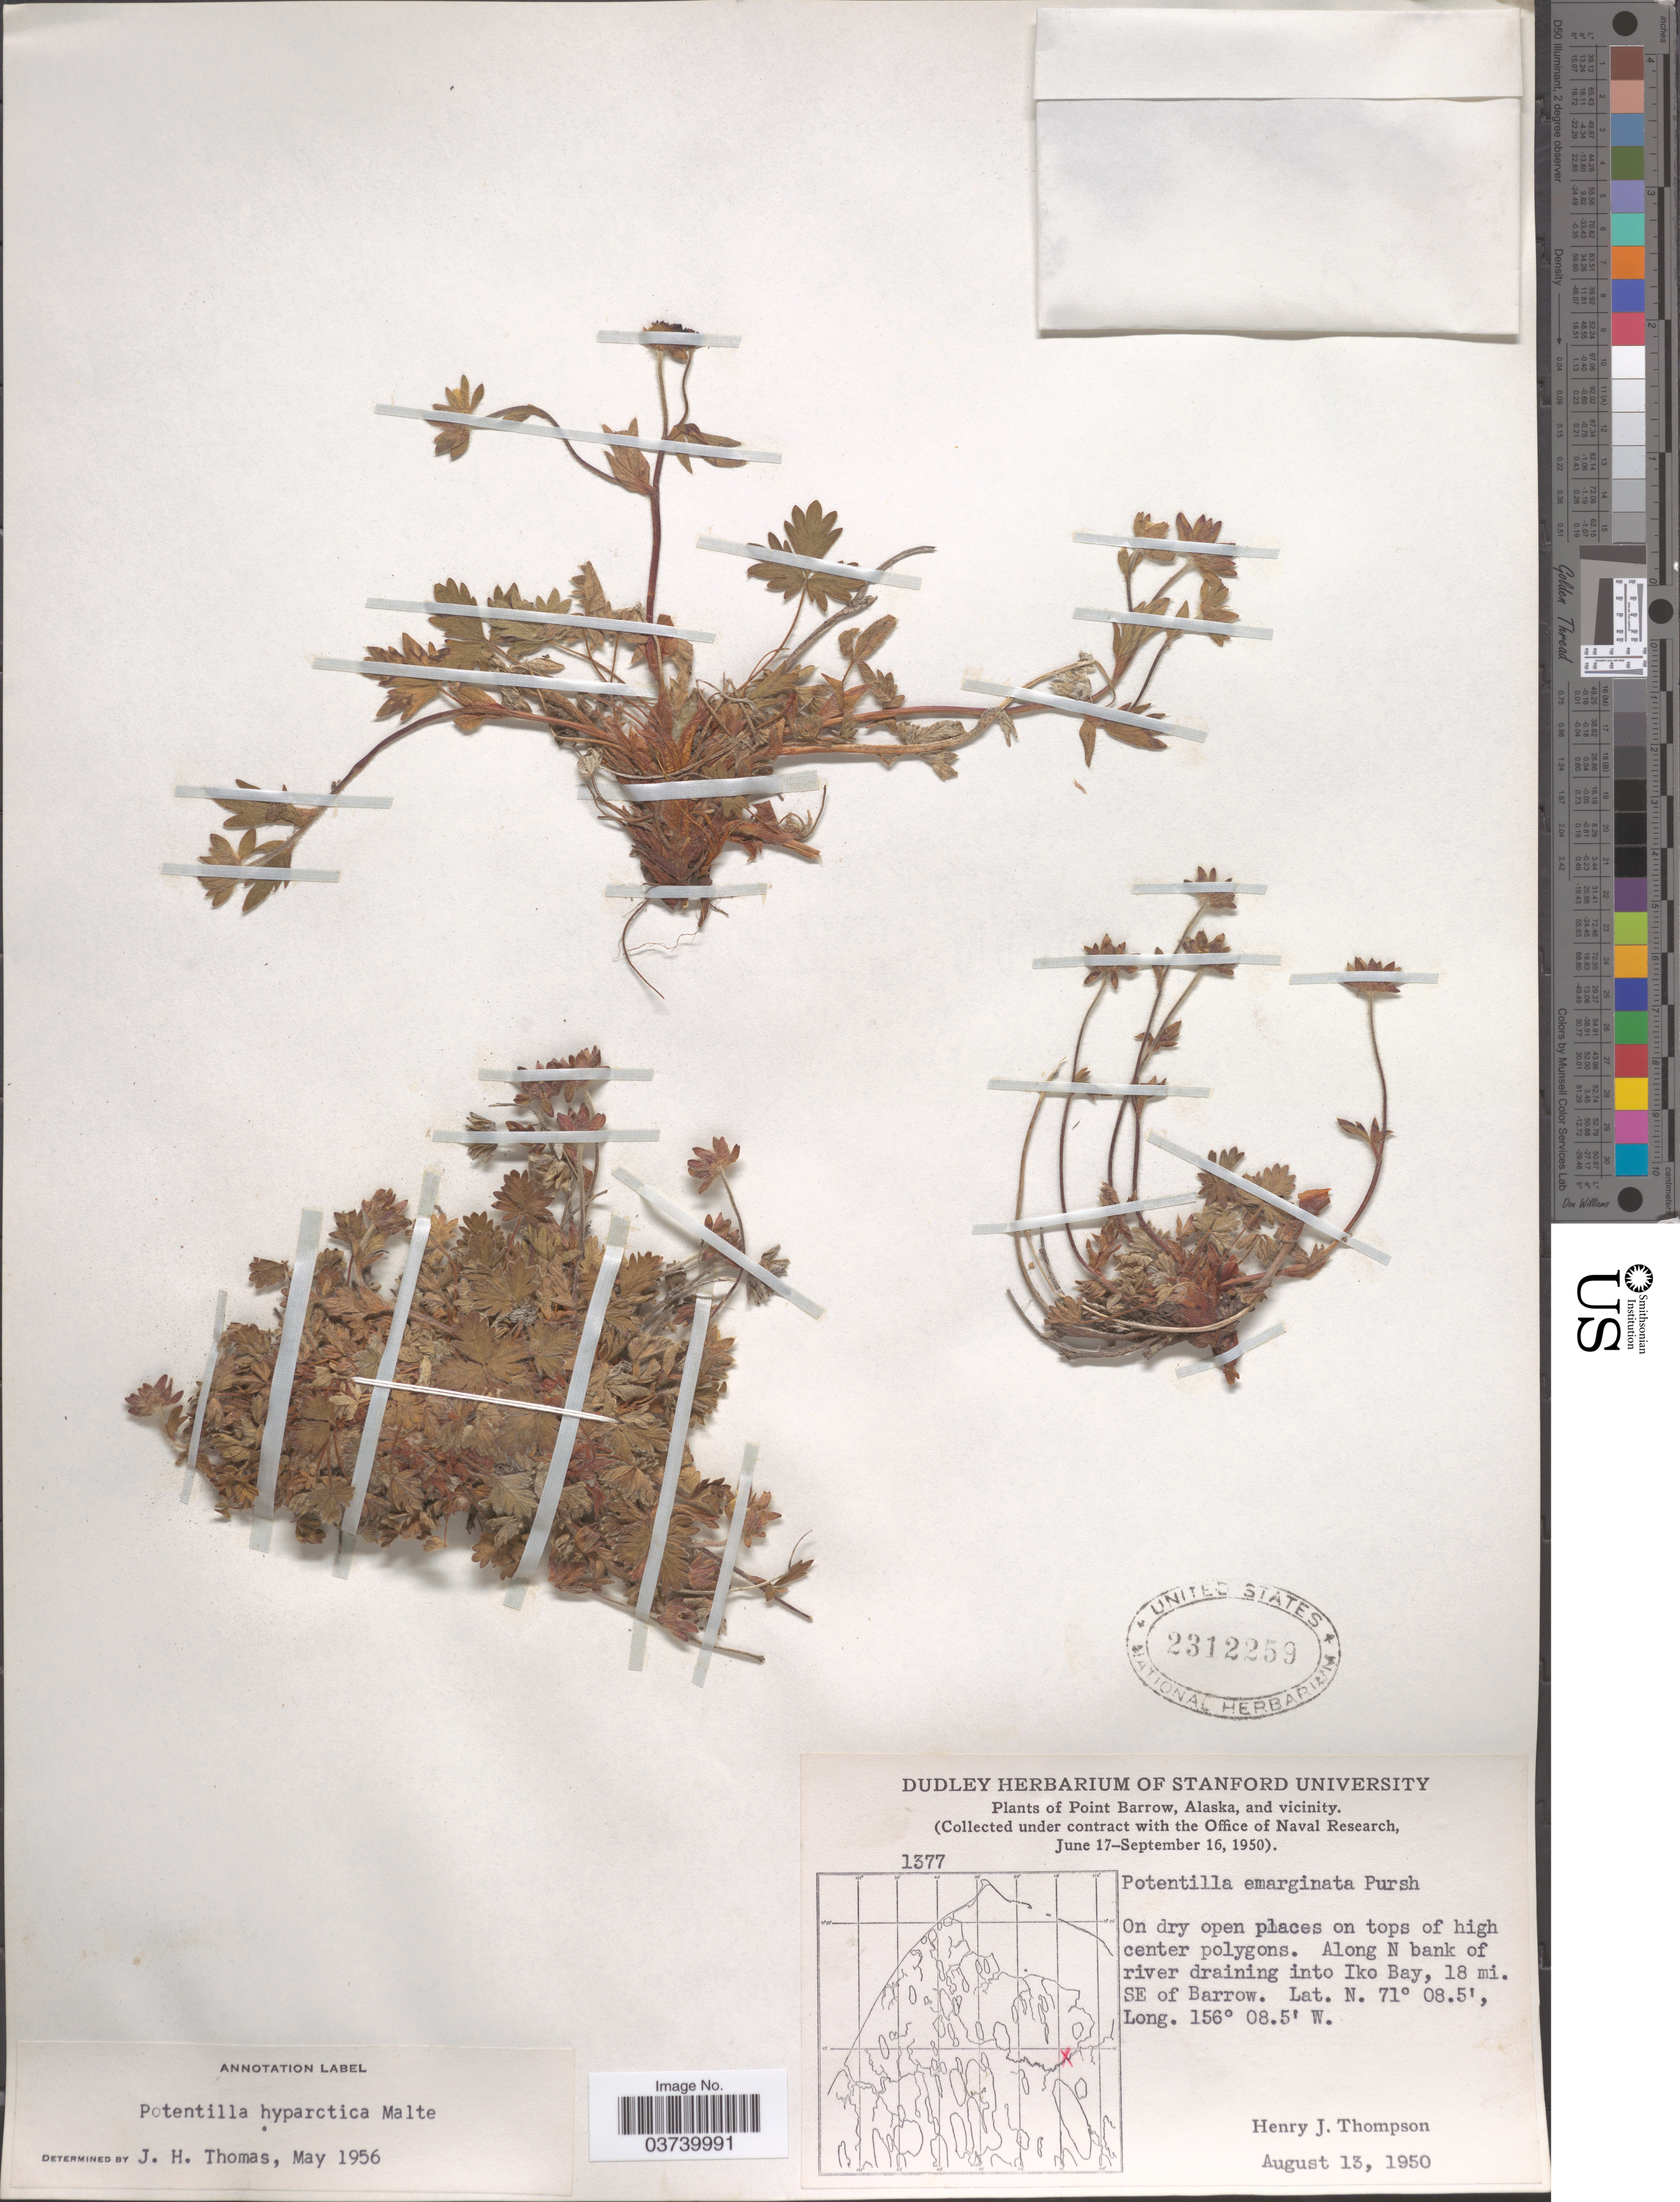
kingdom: Plantae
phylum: Tracheophyta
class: Magnoliopsida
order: Rosales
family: Rosaceae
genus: Potentilla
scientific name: Potentilla hyparctica subsp. hyparctica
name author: Malte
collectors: H. J. Thompson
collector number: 1377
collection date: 1950-08-13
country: United States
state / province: Alaska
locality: Point Barrow, Alask, and vicinity. Along N bank of river draining into Iko Bay, 18 mi. SE of Barrow.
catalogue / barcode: US 2312259